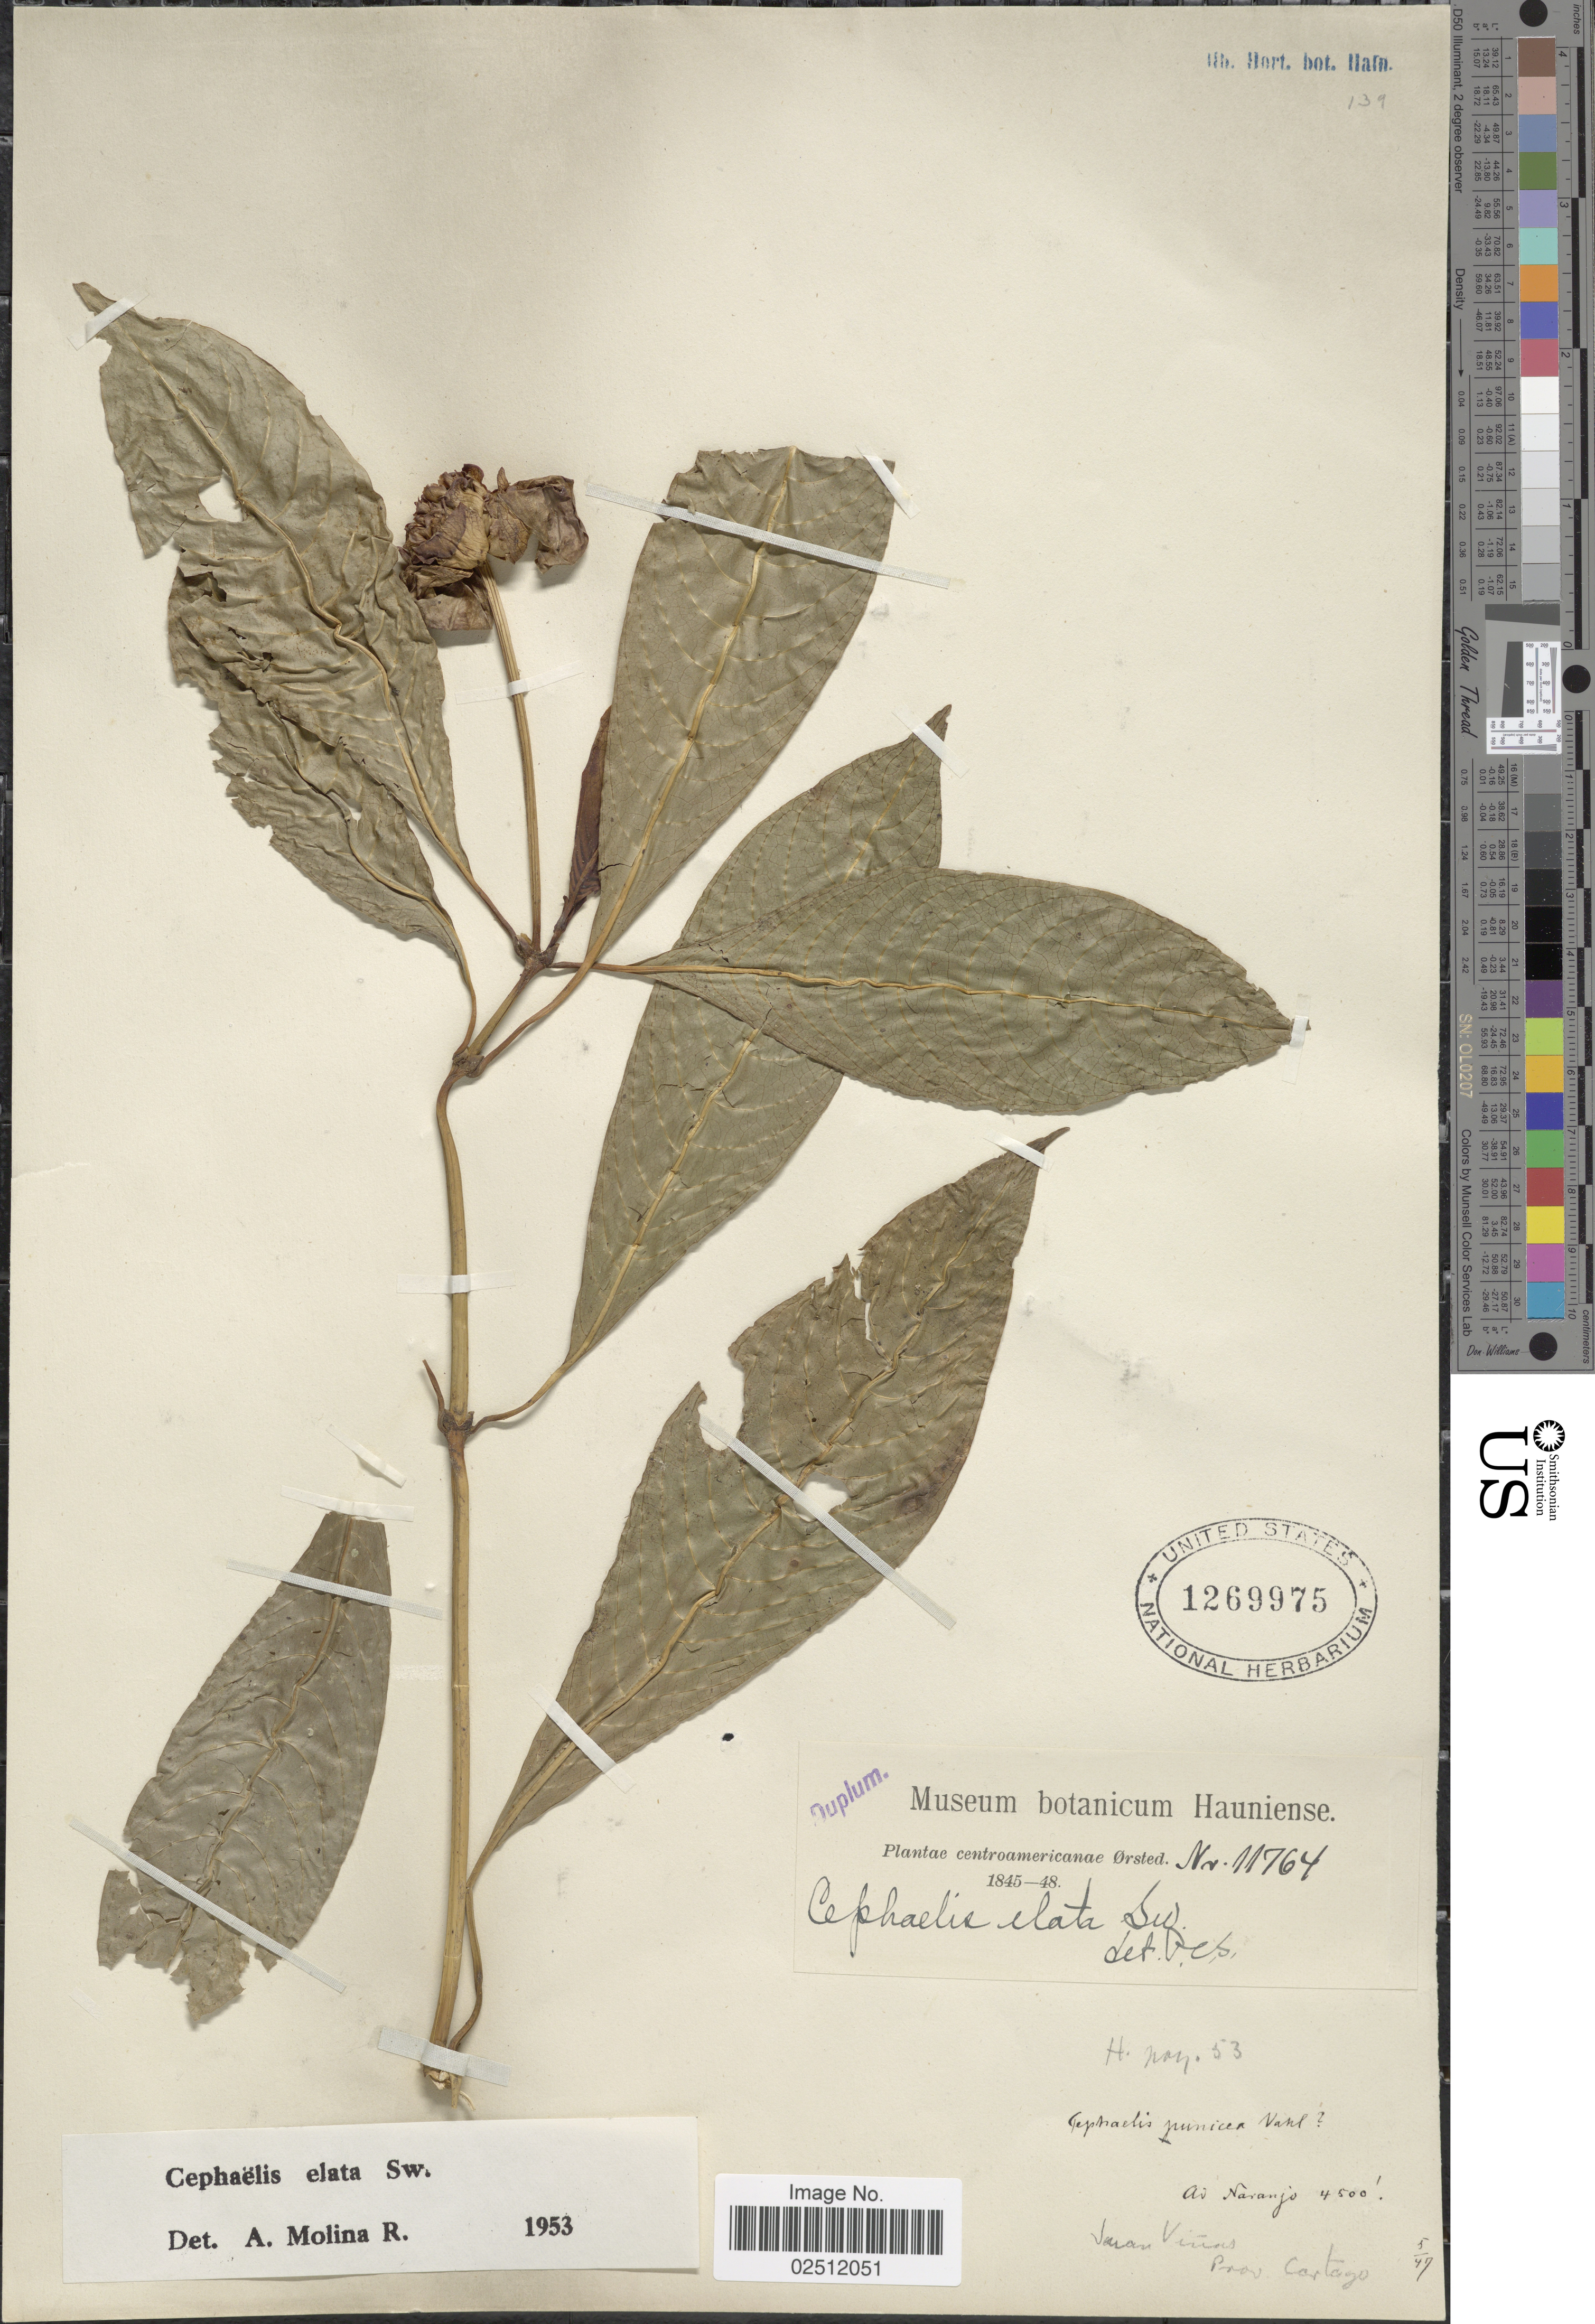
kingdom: Plantae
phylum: Tracheophyta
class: Magnoliopsida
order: Gentianales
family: Rubiaceae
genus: Psychotria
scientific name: Psychotria elata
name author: (Sw.) Hammel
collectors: Ørsted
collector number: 11764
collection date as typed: Transcribed d/m/y: /5/49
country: Costa Rica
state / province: Cartago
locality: Ad Naranjo, Juan Viñas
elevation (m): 1372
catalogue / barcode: US 1269975